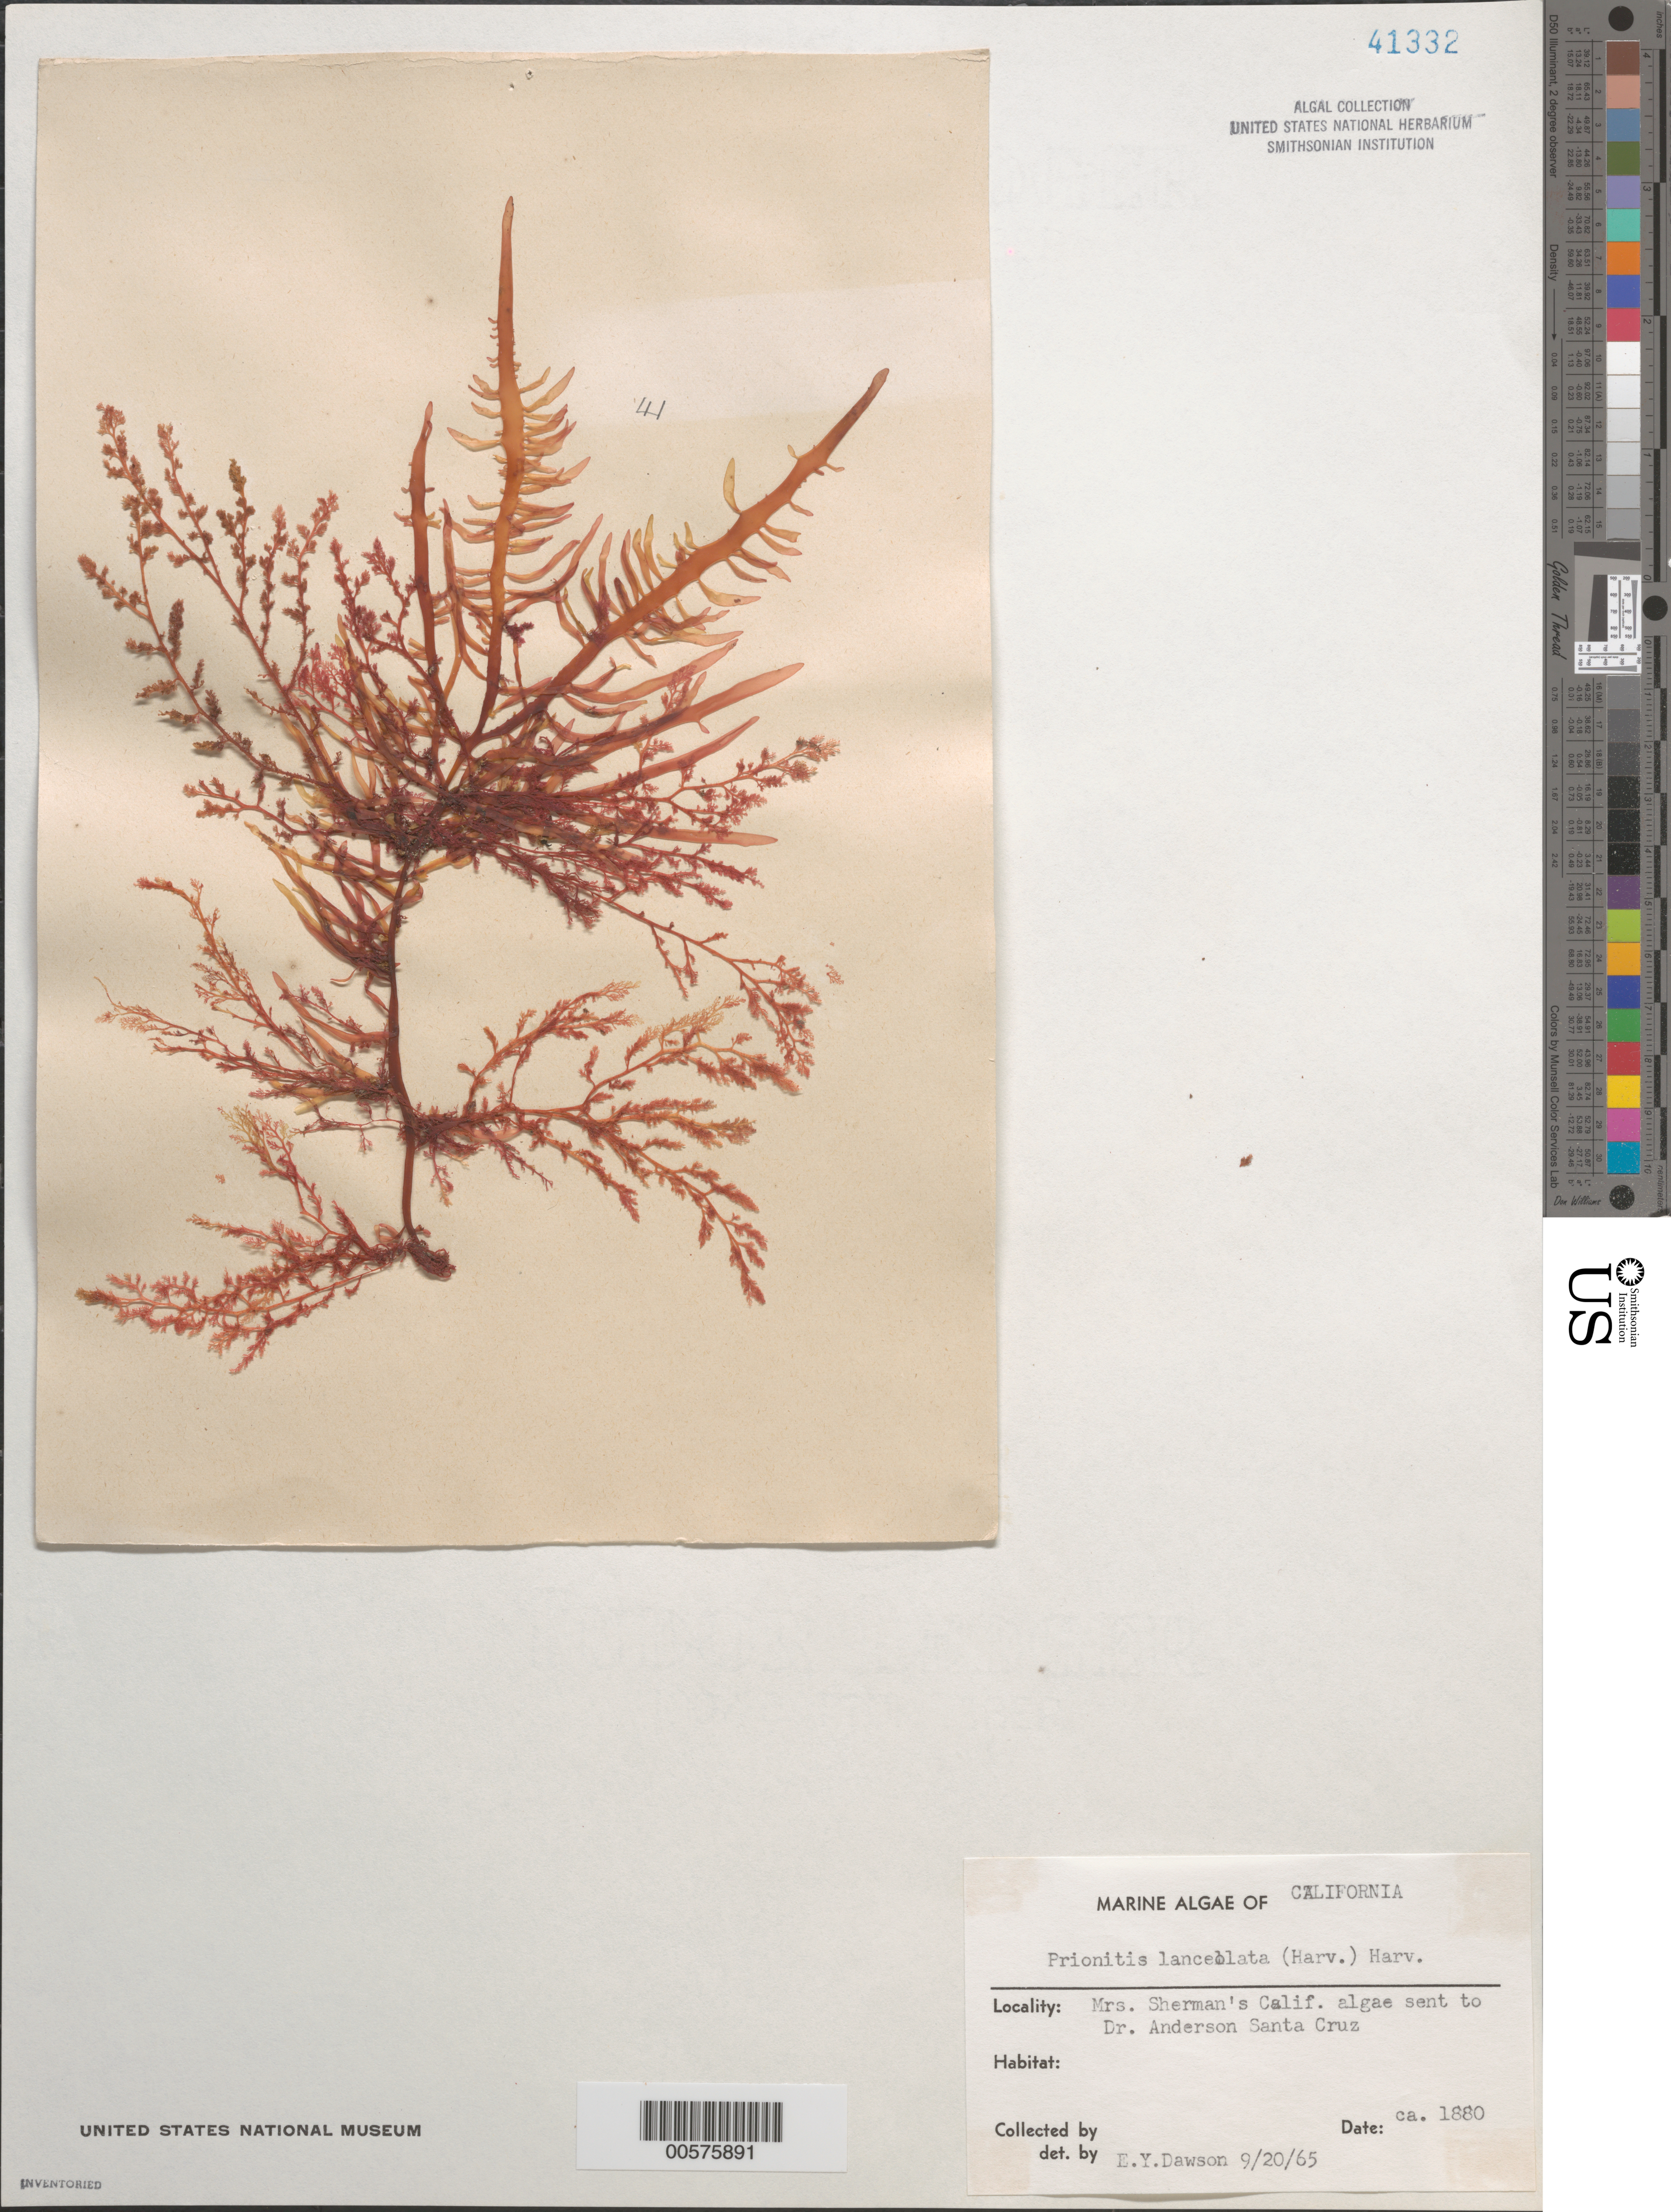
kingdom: Plantae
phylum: Rhodophyta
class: Florideophyceae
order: Cryptonemiales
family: Cryptonemiaceae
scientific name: Prionitis lanceolata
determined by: Dawson, E. Y.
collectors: M. Sherman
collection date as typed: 1880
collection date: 1880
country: United States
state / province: California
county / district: San Diego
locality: False Bay, San Diego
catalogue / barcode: US 41332